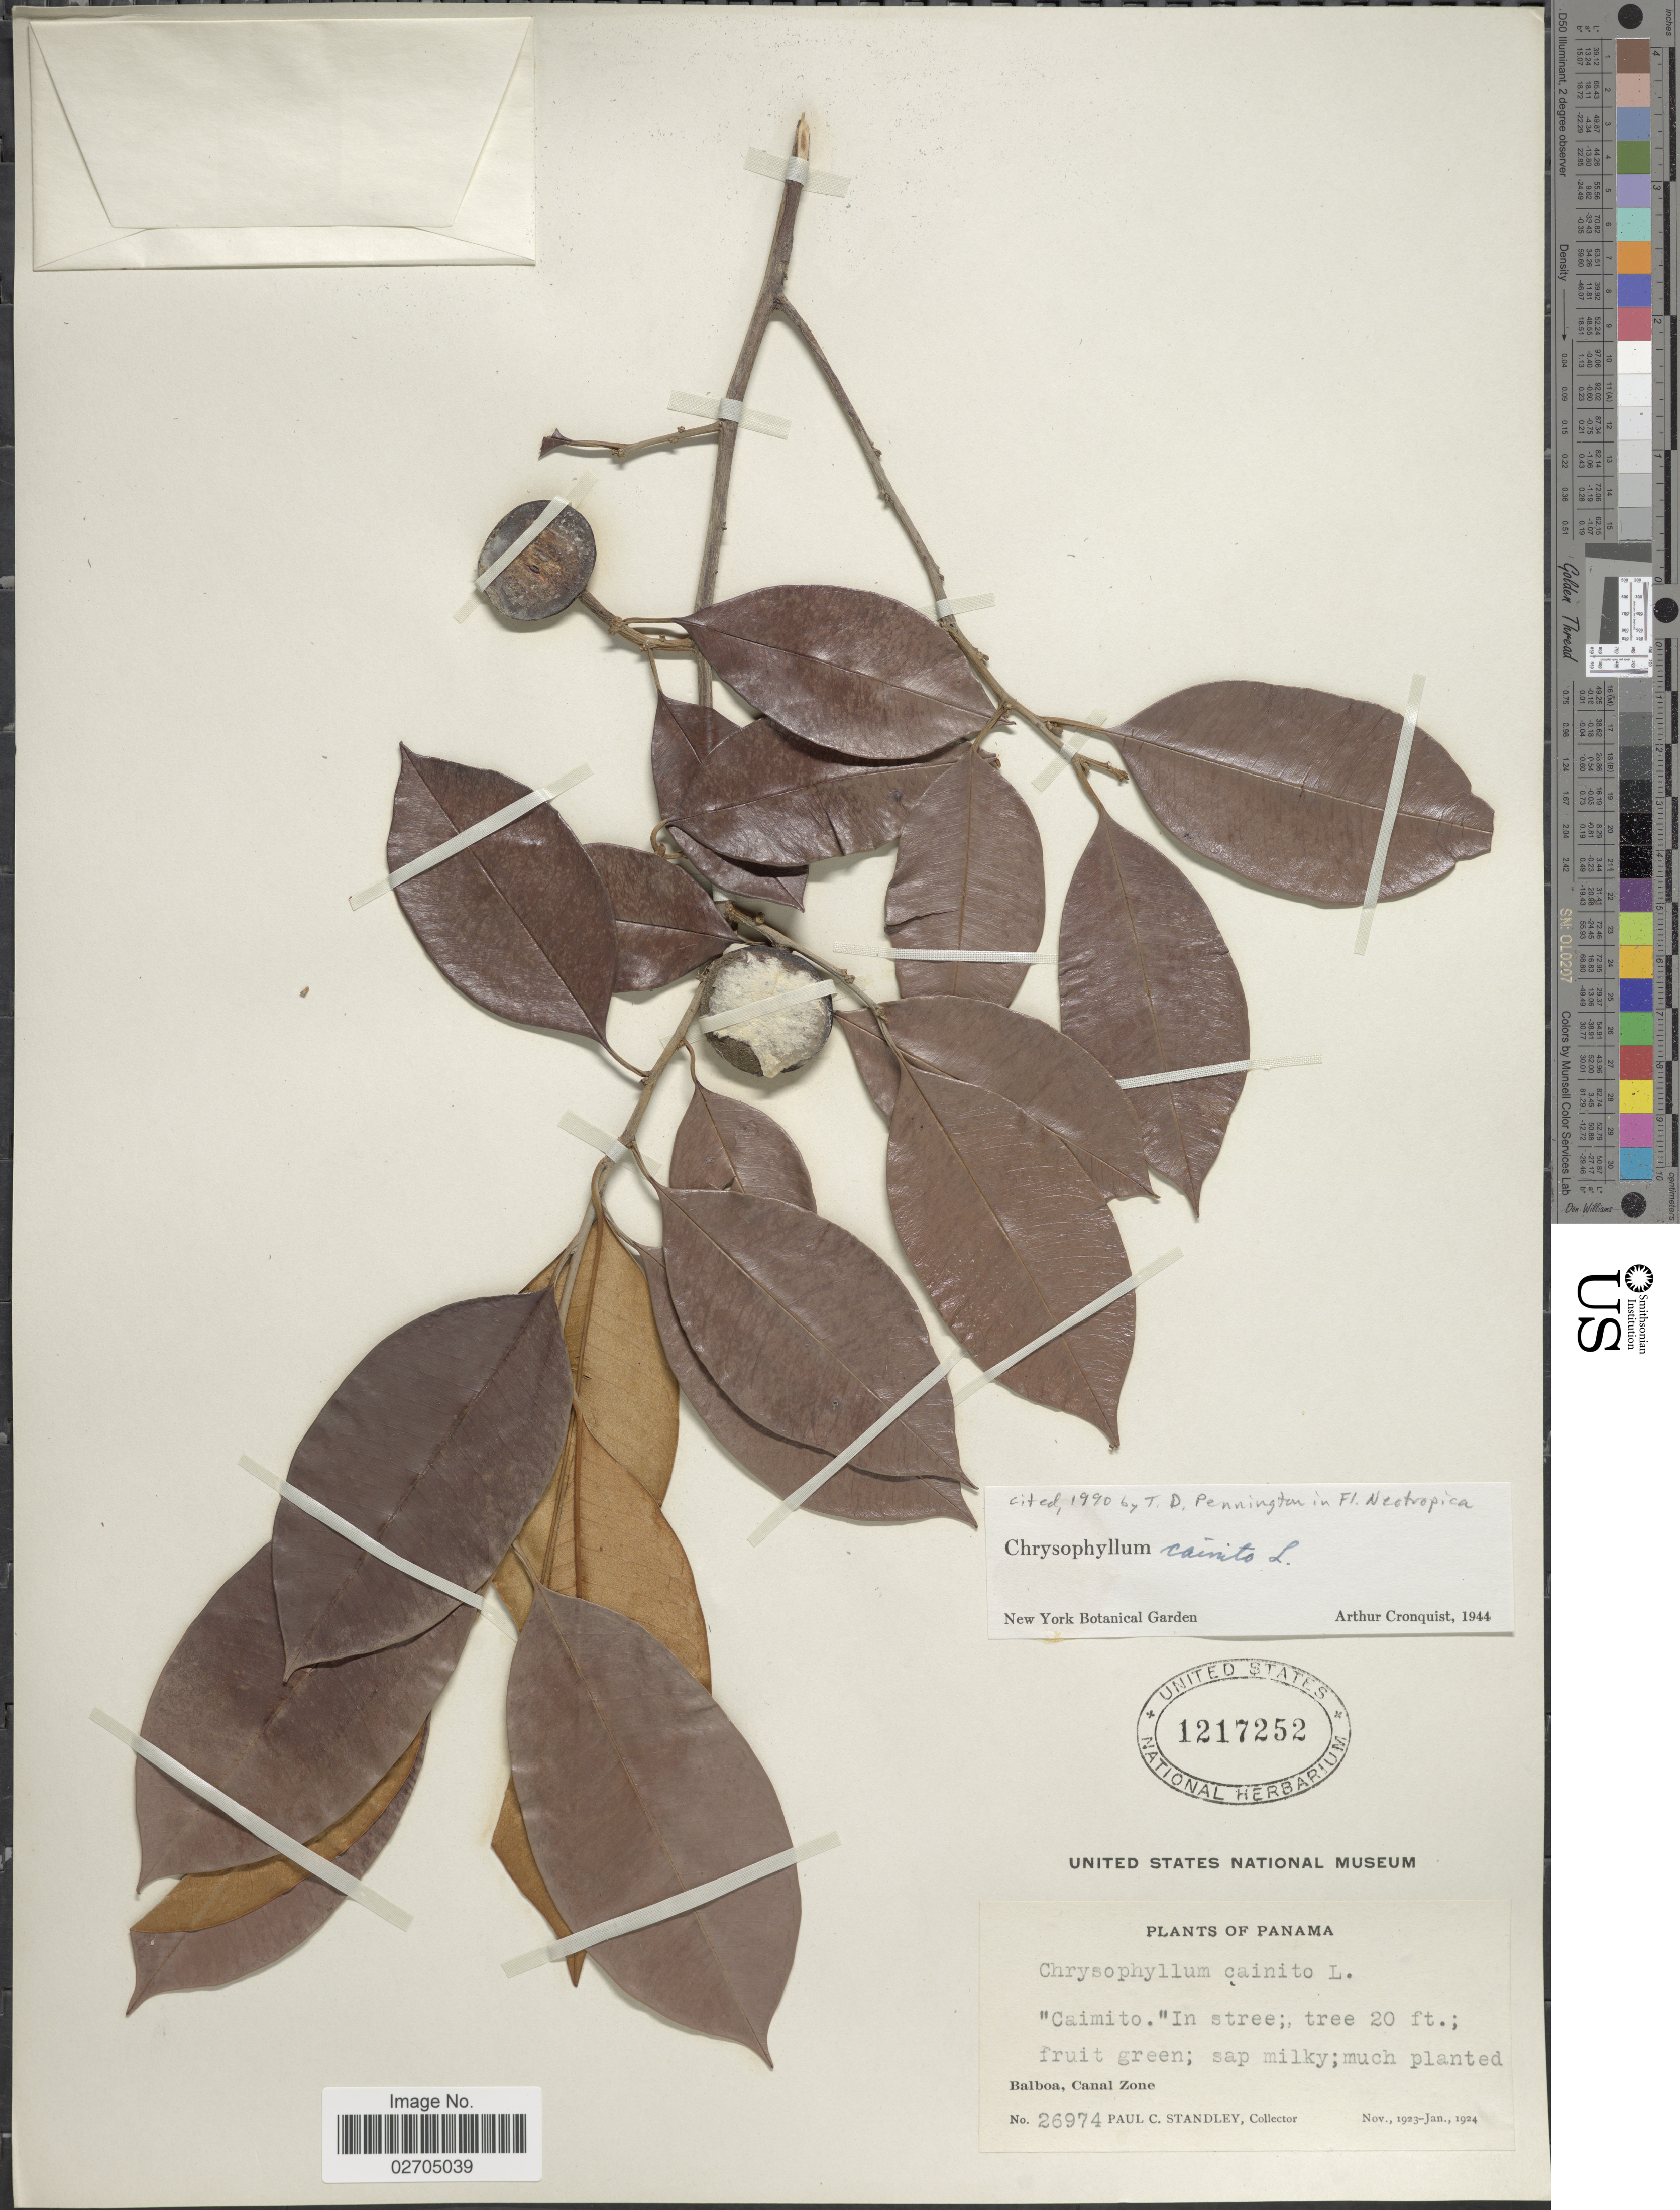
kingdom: Plantae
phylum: Tracheophyta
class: Magnoliopsida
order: Ericales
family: Sapotaceae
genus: Chrysophyllum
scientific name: Chrysophyllum cainito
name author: L.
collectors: P. C. Standley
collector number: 26974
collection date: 1923-11/1924-01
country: Panama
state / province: Colón / Panamá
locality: Balboa, Canal Zone.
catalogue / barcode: US 1217252